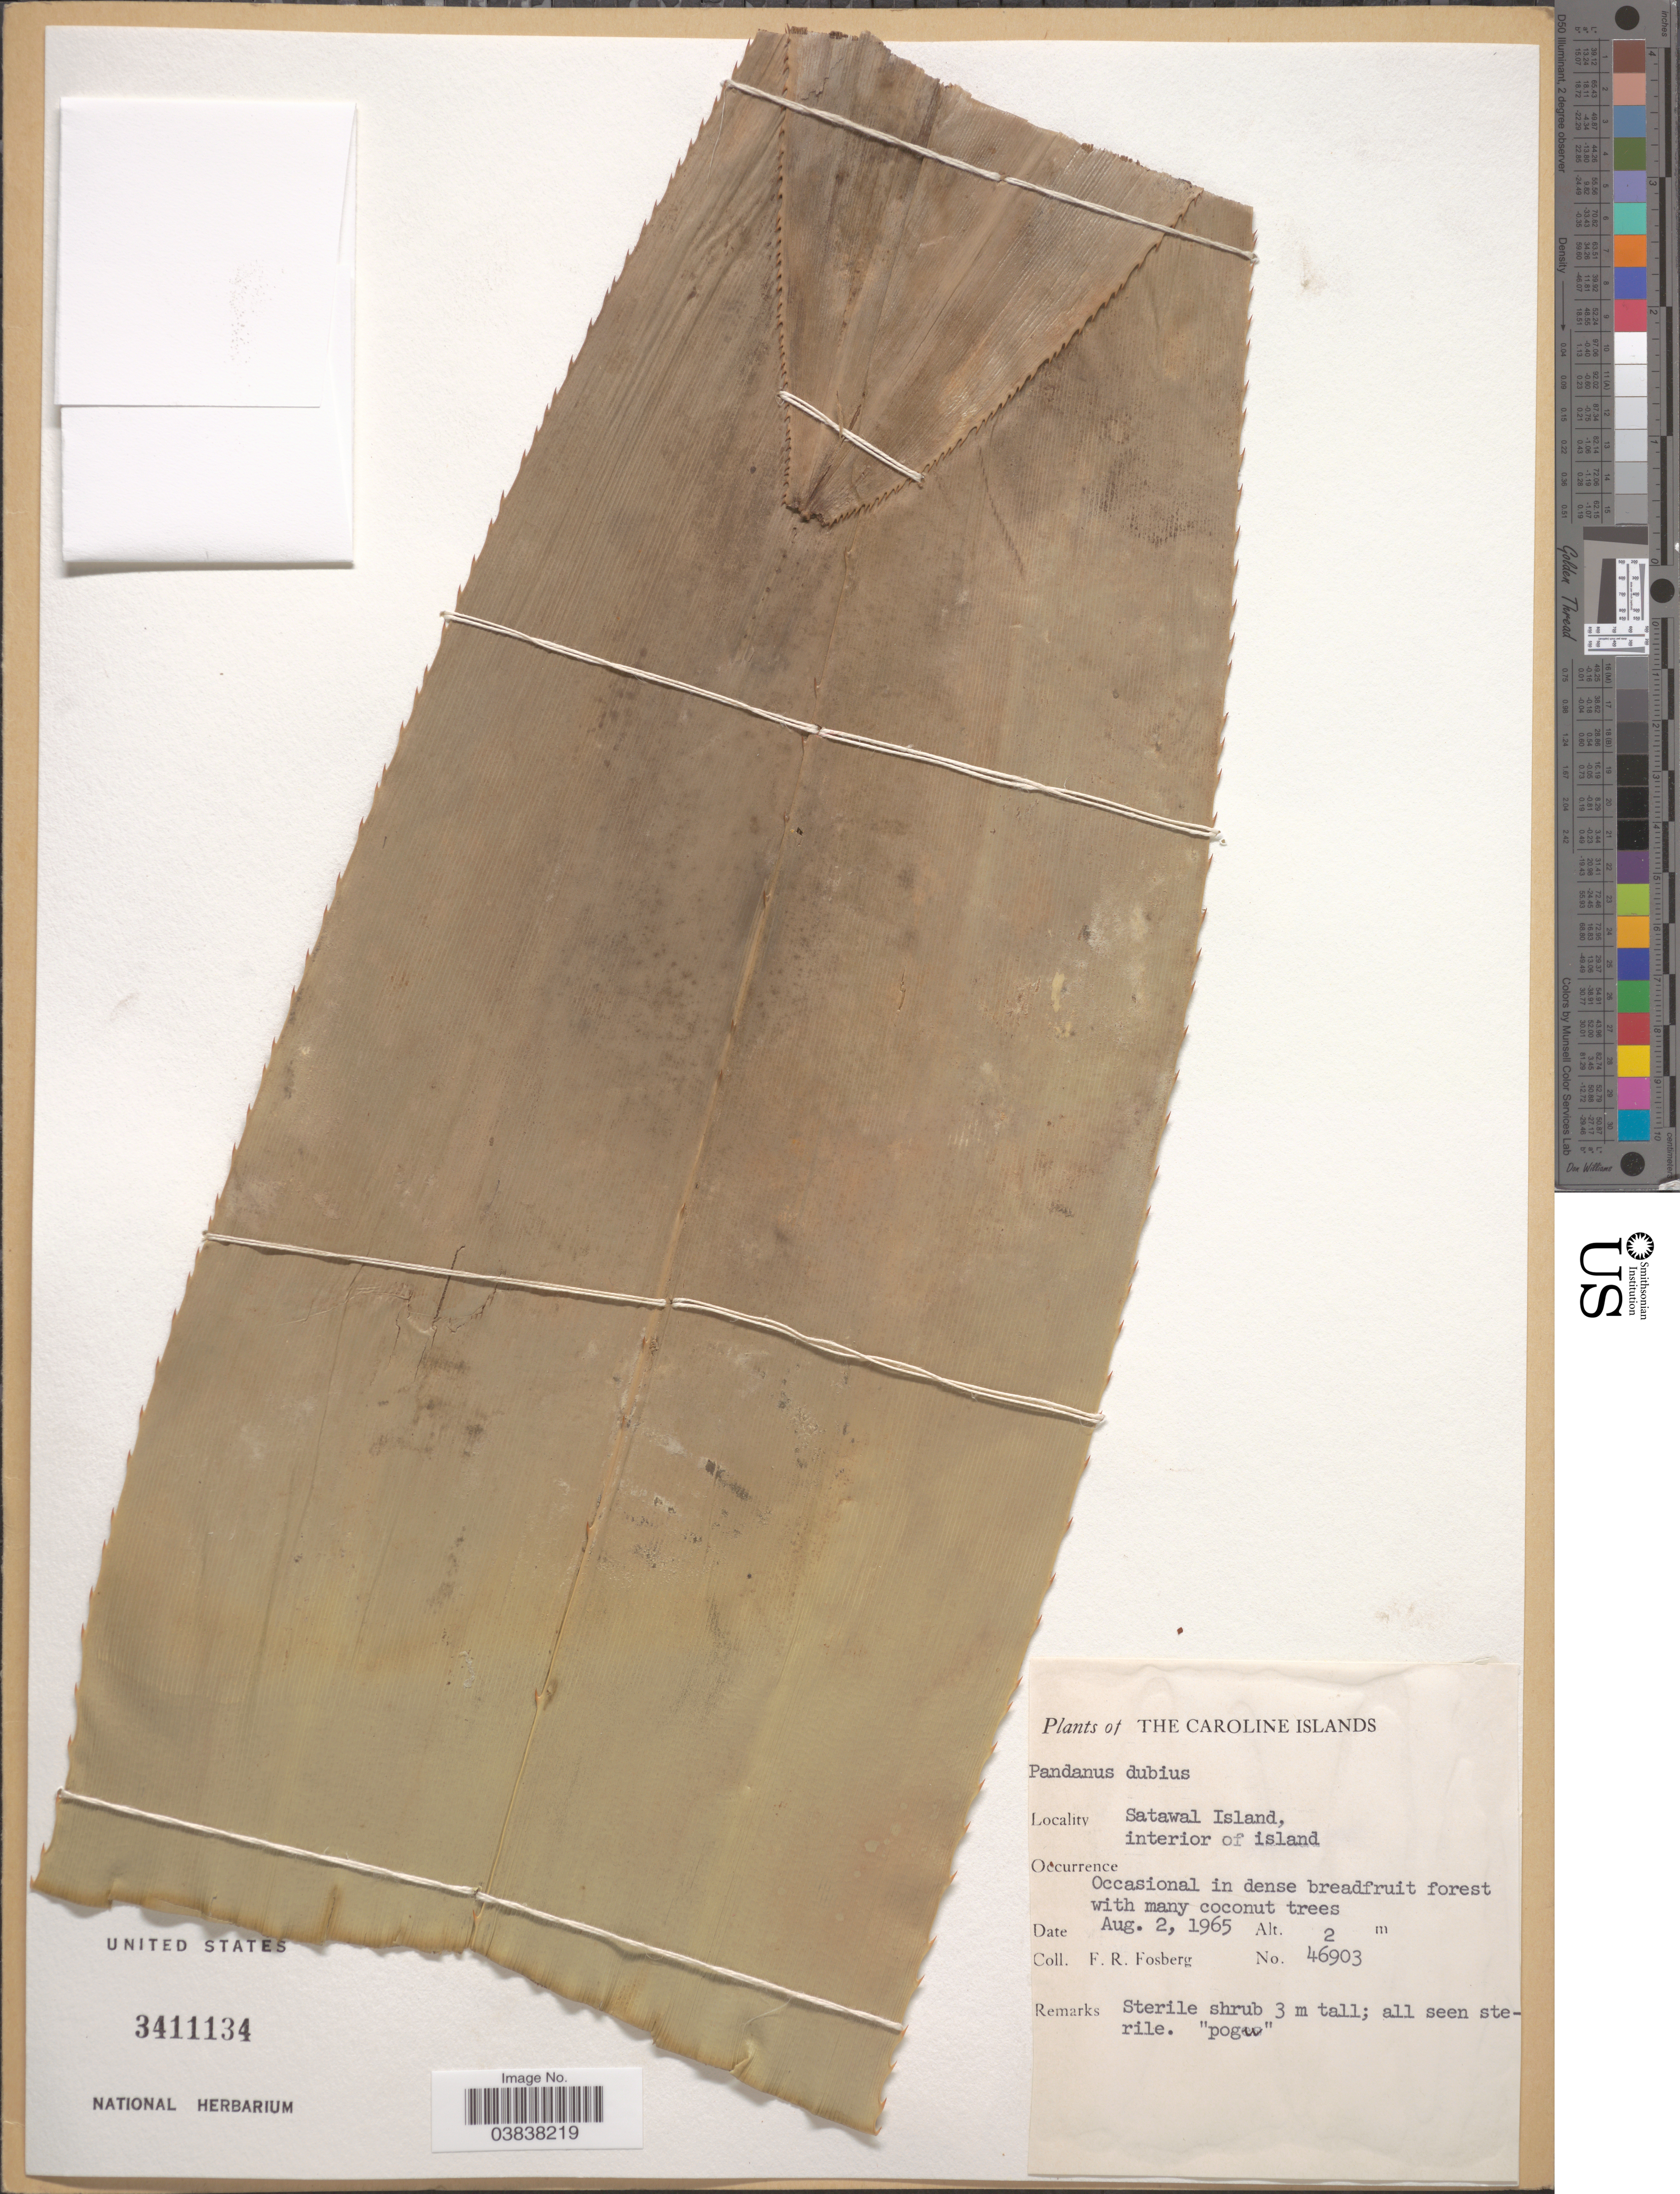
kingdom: Plantae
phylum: Tracheophyta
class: Liliopsida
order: Pandanales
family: Pandanaceae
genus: Pandanus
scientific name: Pandanus dubius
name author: Spreng.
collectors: F. R. Fosberg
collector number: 46903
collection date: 1965-08-02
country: Micronesia, Federated States of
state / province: Yap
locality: The Caroline Islands. Satawal Island, interior of island.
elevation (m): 2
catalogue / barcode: US 3411134